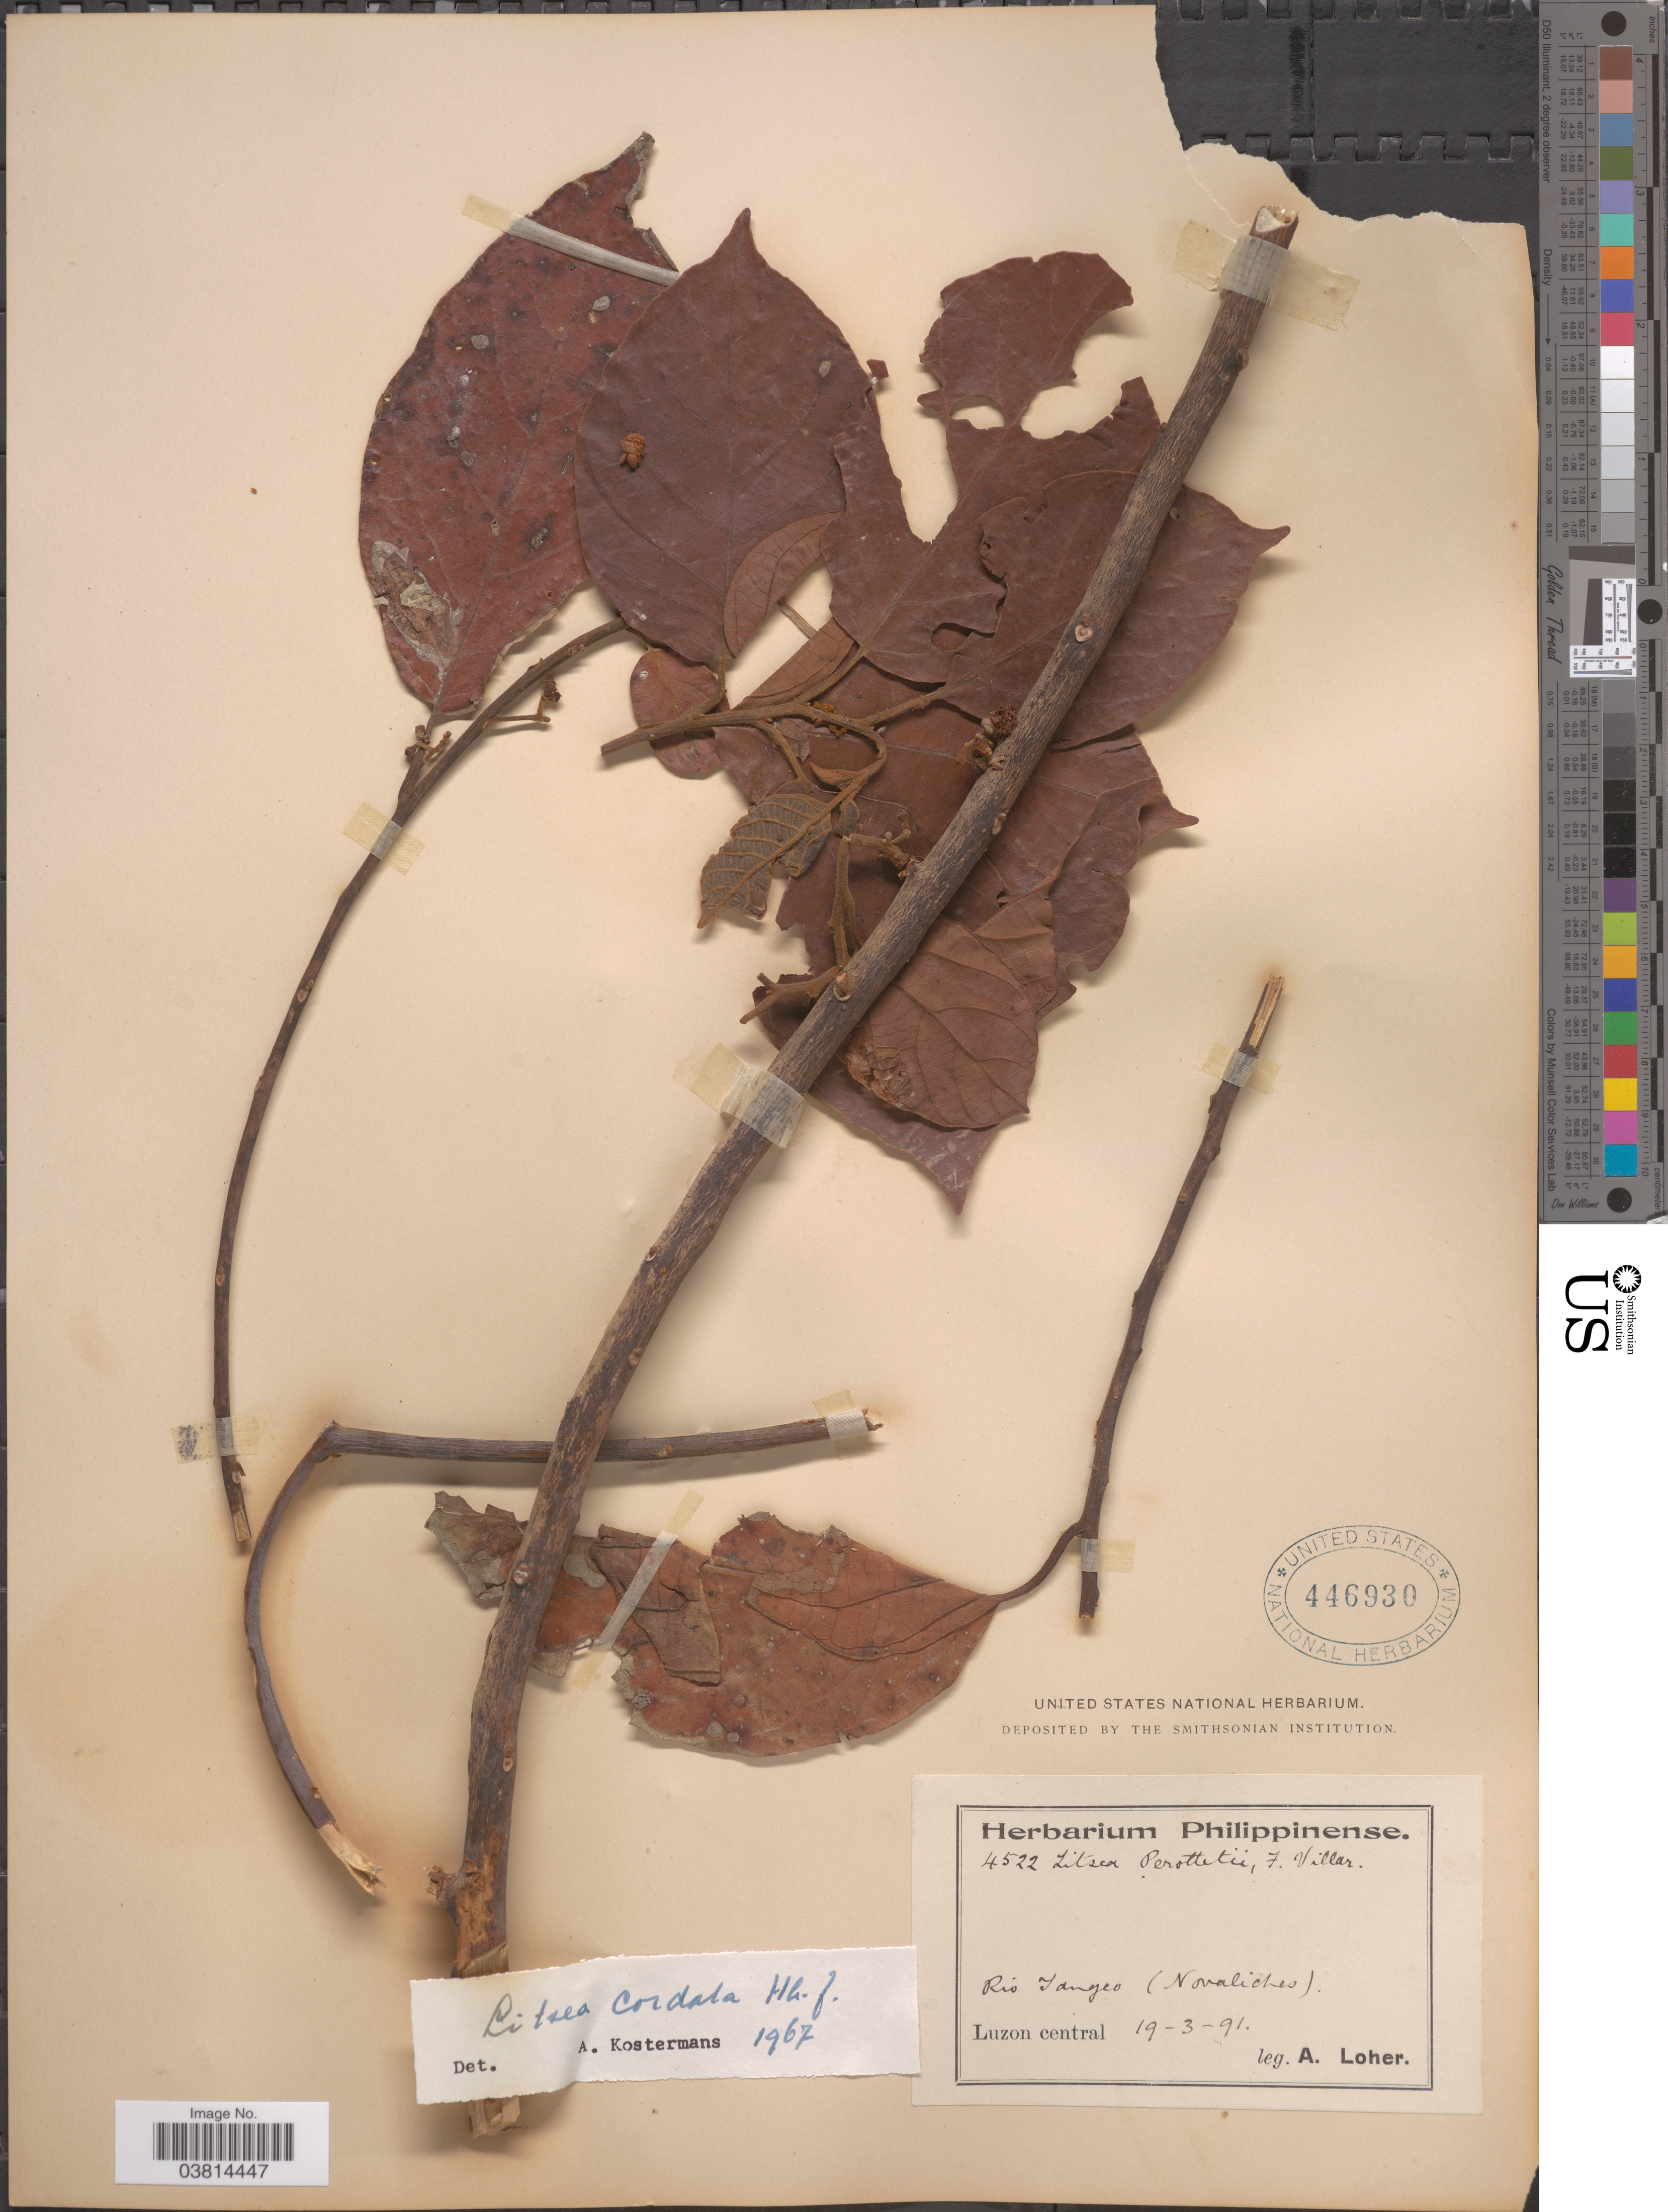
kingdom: Plantae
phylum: Tracheophyta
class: Magnoliopsida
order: Laurales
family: Lauraceae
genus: Litsea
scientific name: Litsea cordata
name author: Hook. f.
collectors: A. Loher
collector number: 4522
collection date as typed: Transcribed d/m/y: 19/3/91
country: Philippines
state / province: Central Luzon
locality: Rio Tangeo (Correct spelling: Tangos) (Novaliches). Luzon central.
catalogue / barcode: US 446930